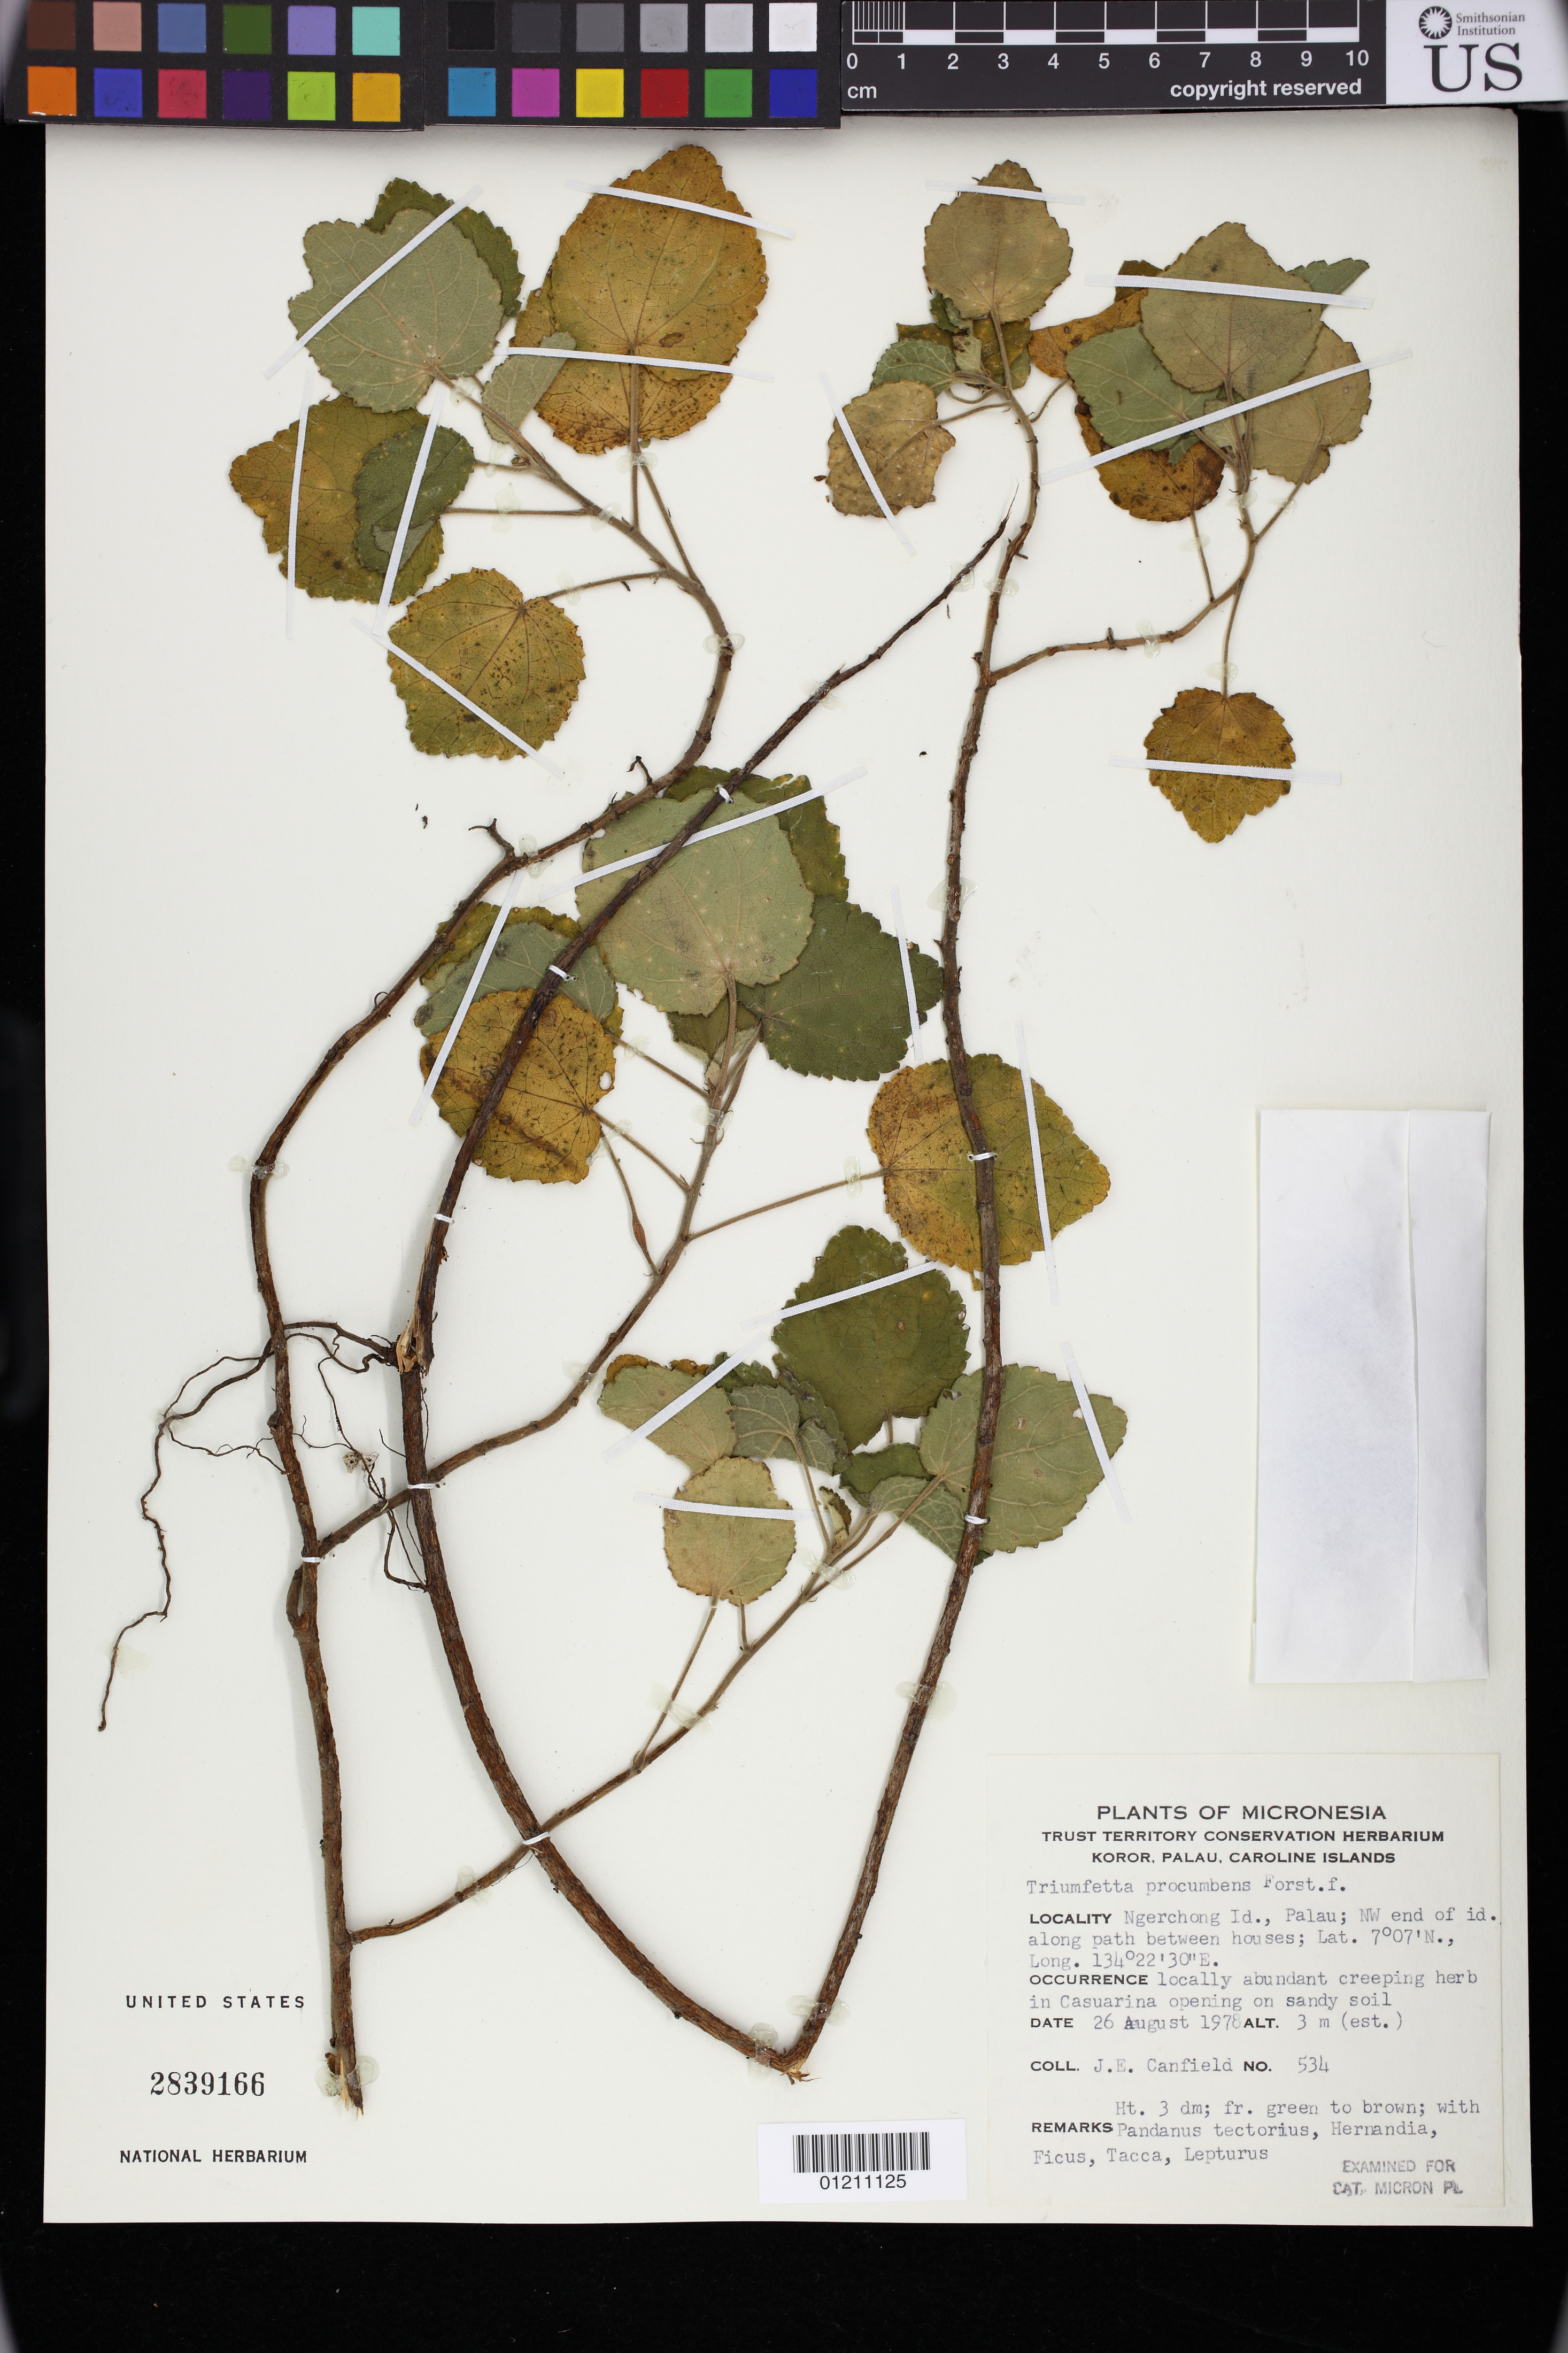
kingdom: Plantae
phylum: Tracheophyta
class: Magnoliopsida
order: Malvales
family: Malvaceae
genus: Triumfetta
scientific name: Triumfetta procumbens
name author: G. Forst.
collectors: J. E. Canfield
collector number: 534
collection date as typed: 26 Aug 1978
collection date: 1978-08-26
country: Palau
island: Ngerechong [Ngeregong]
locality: Ngerchong Id., Palau; NW end of id. along path between houses.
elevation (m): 3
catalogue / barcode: US 2839166